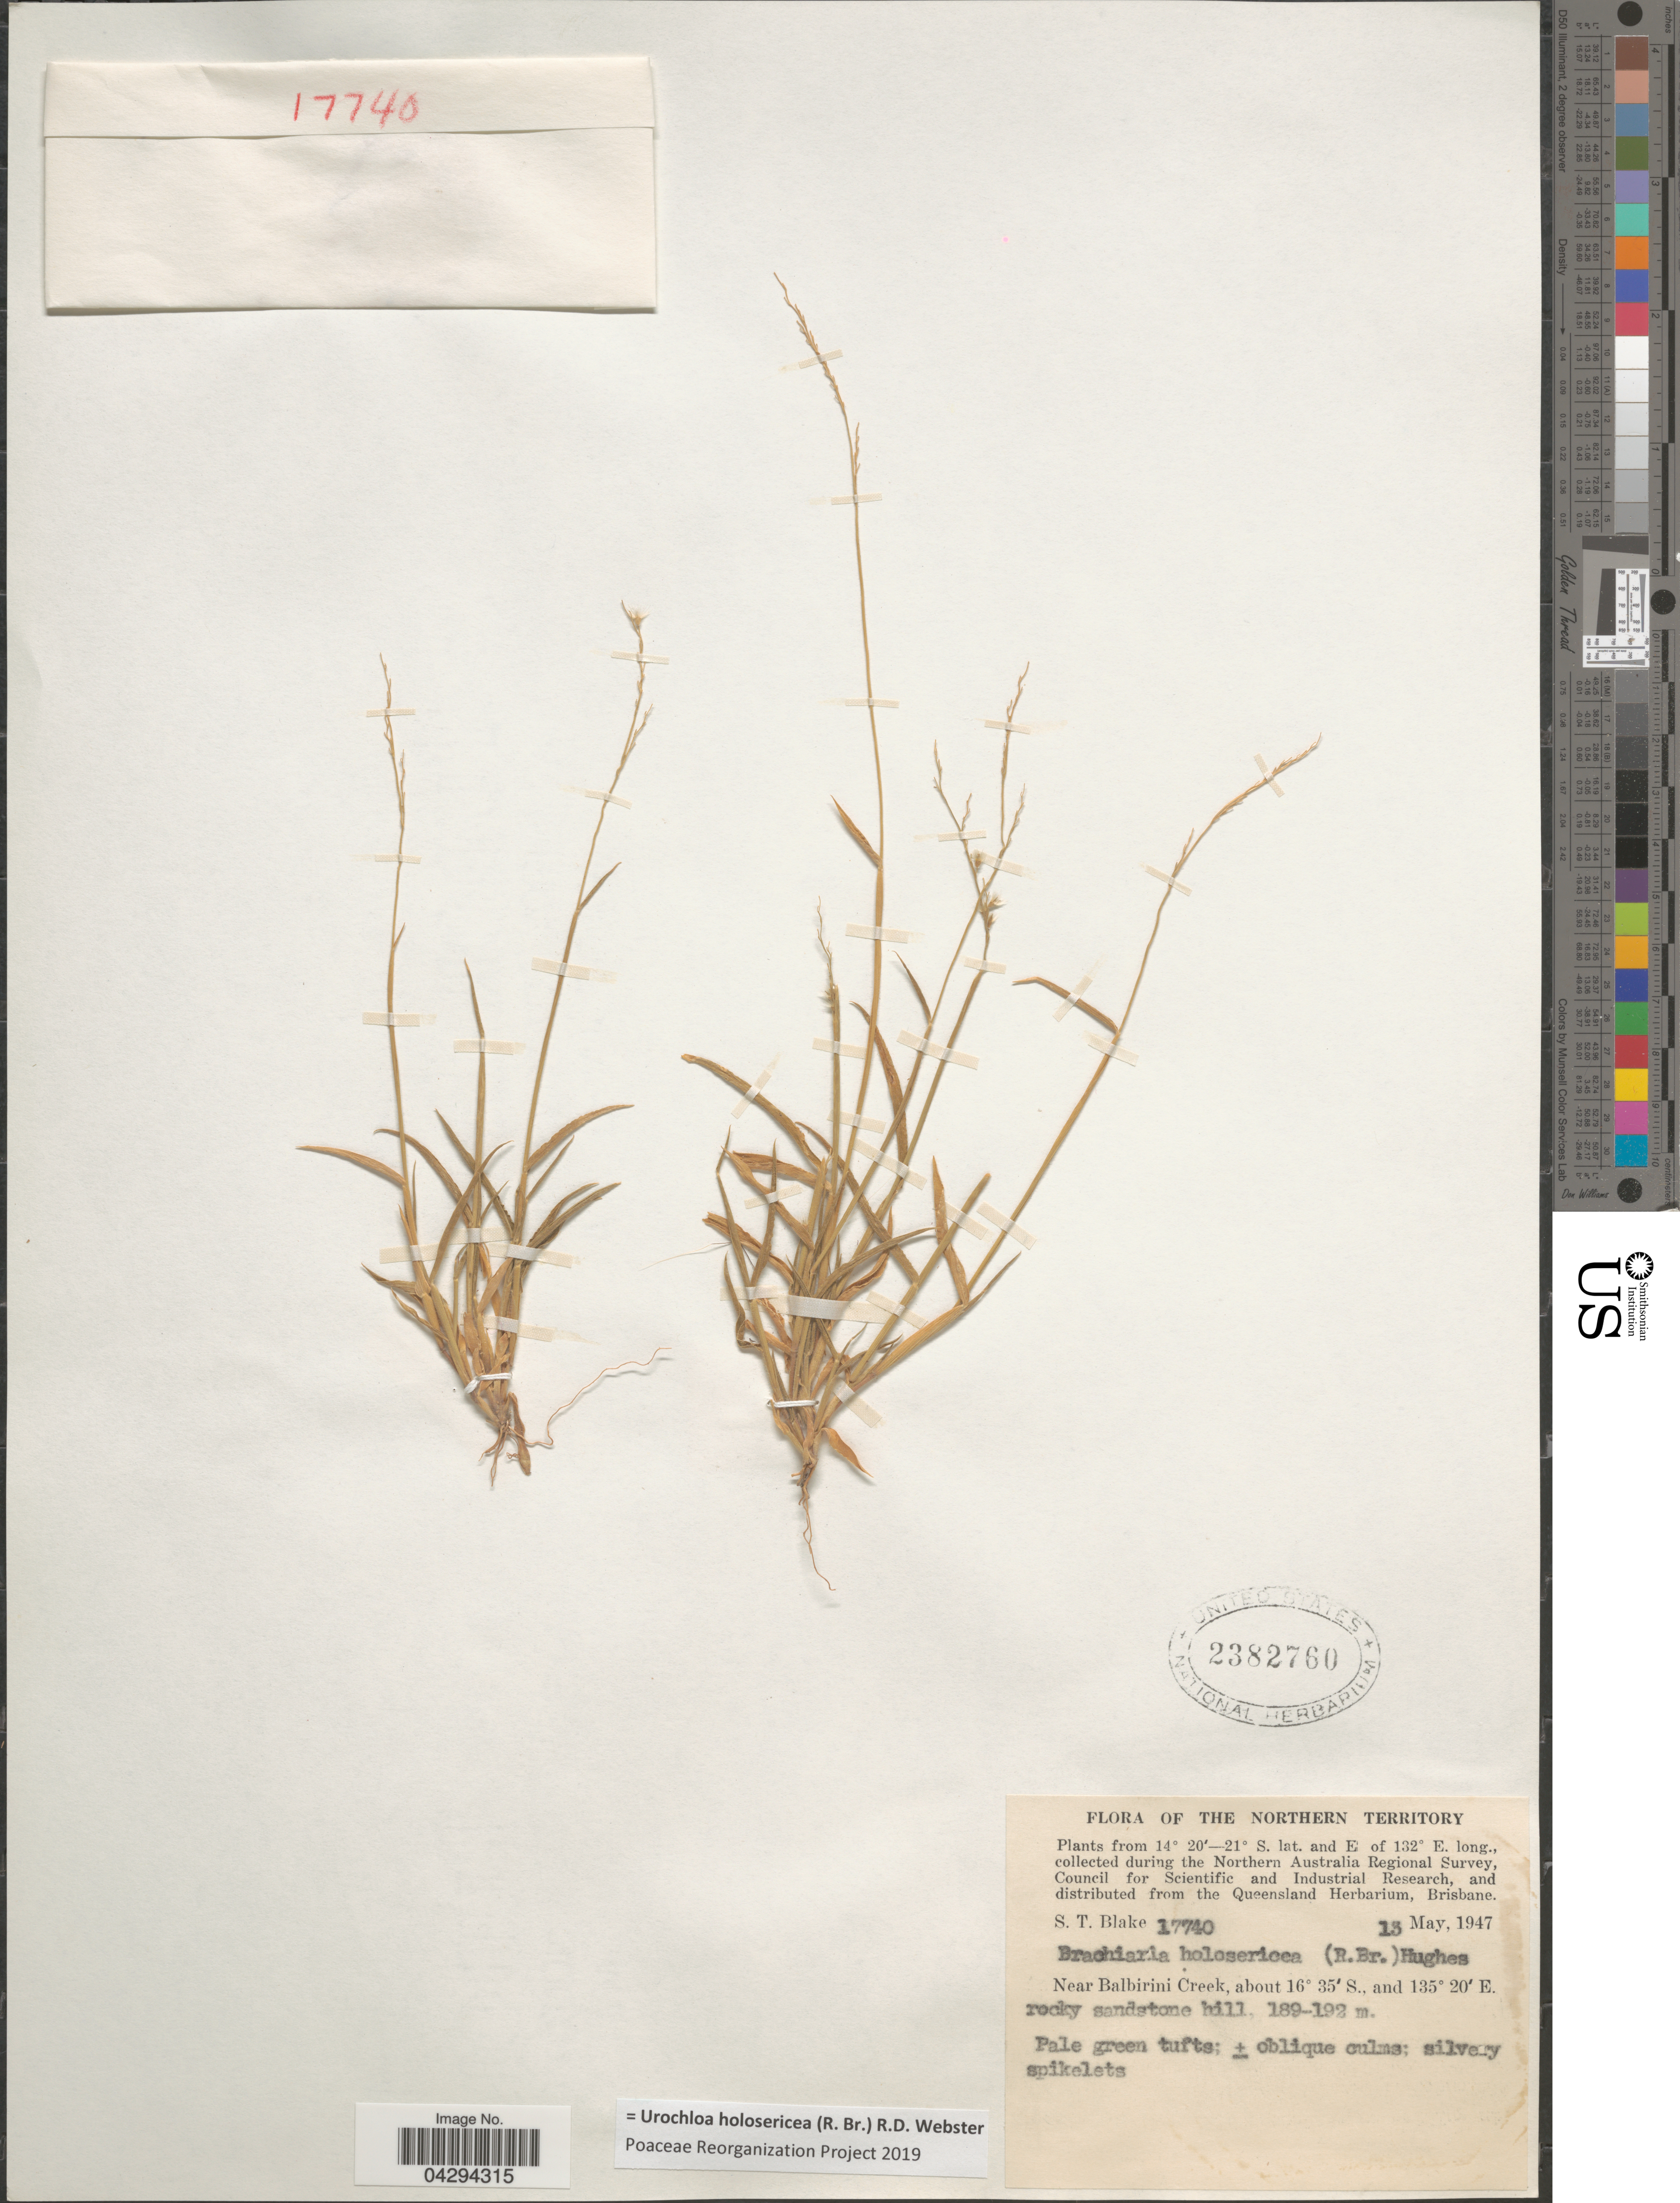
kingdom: Plantae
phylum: Tracheophyta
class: Liliopsida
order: Poales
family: Poaceae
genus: Urochloa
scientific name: Urochloa holosericea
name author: (R. Br.) R.D. Webster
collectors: S. T. Blake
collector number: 17740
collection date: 1947-05-13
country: Australia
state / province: Northern Territory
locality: During the Northern Australia Regional Survey. Near Balbirini Creek, rocky sandstone shill.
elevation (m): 189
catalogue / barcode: US 2382760